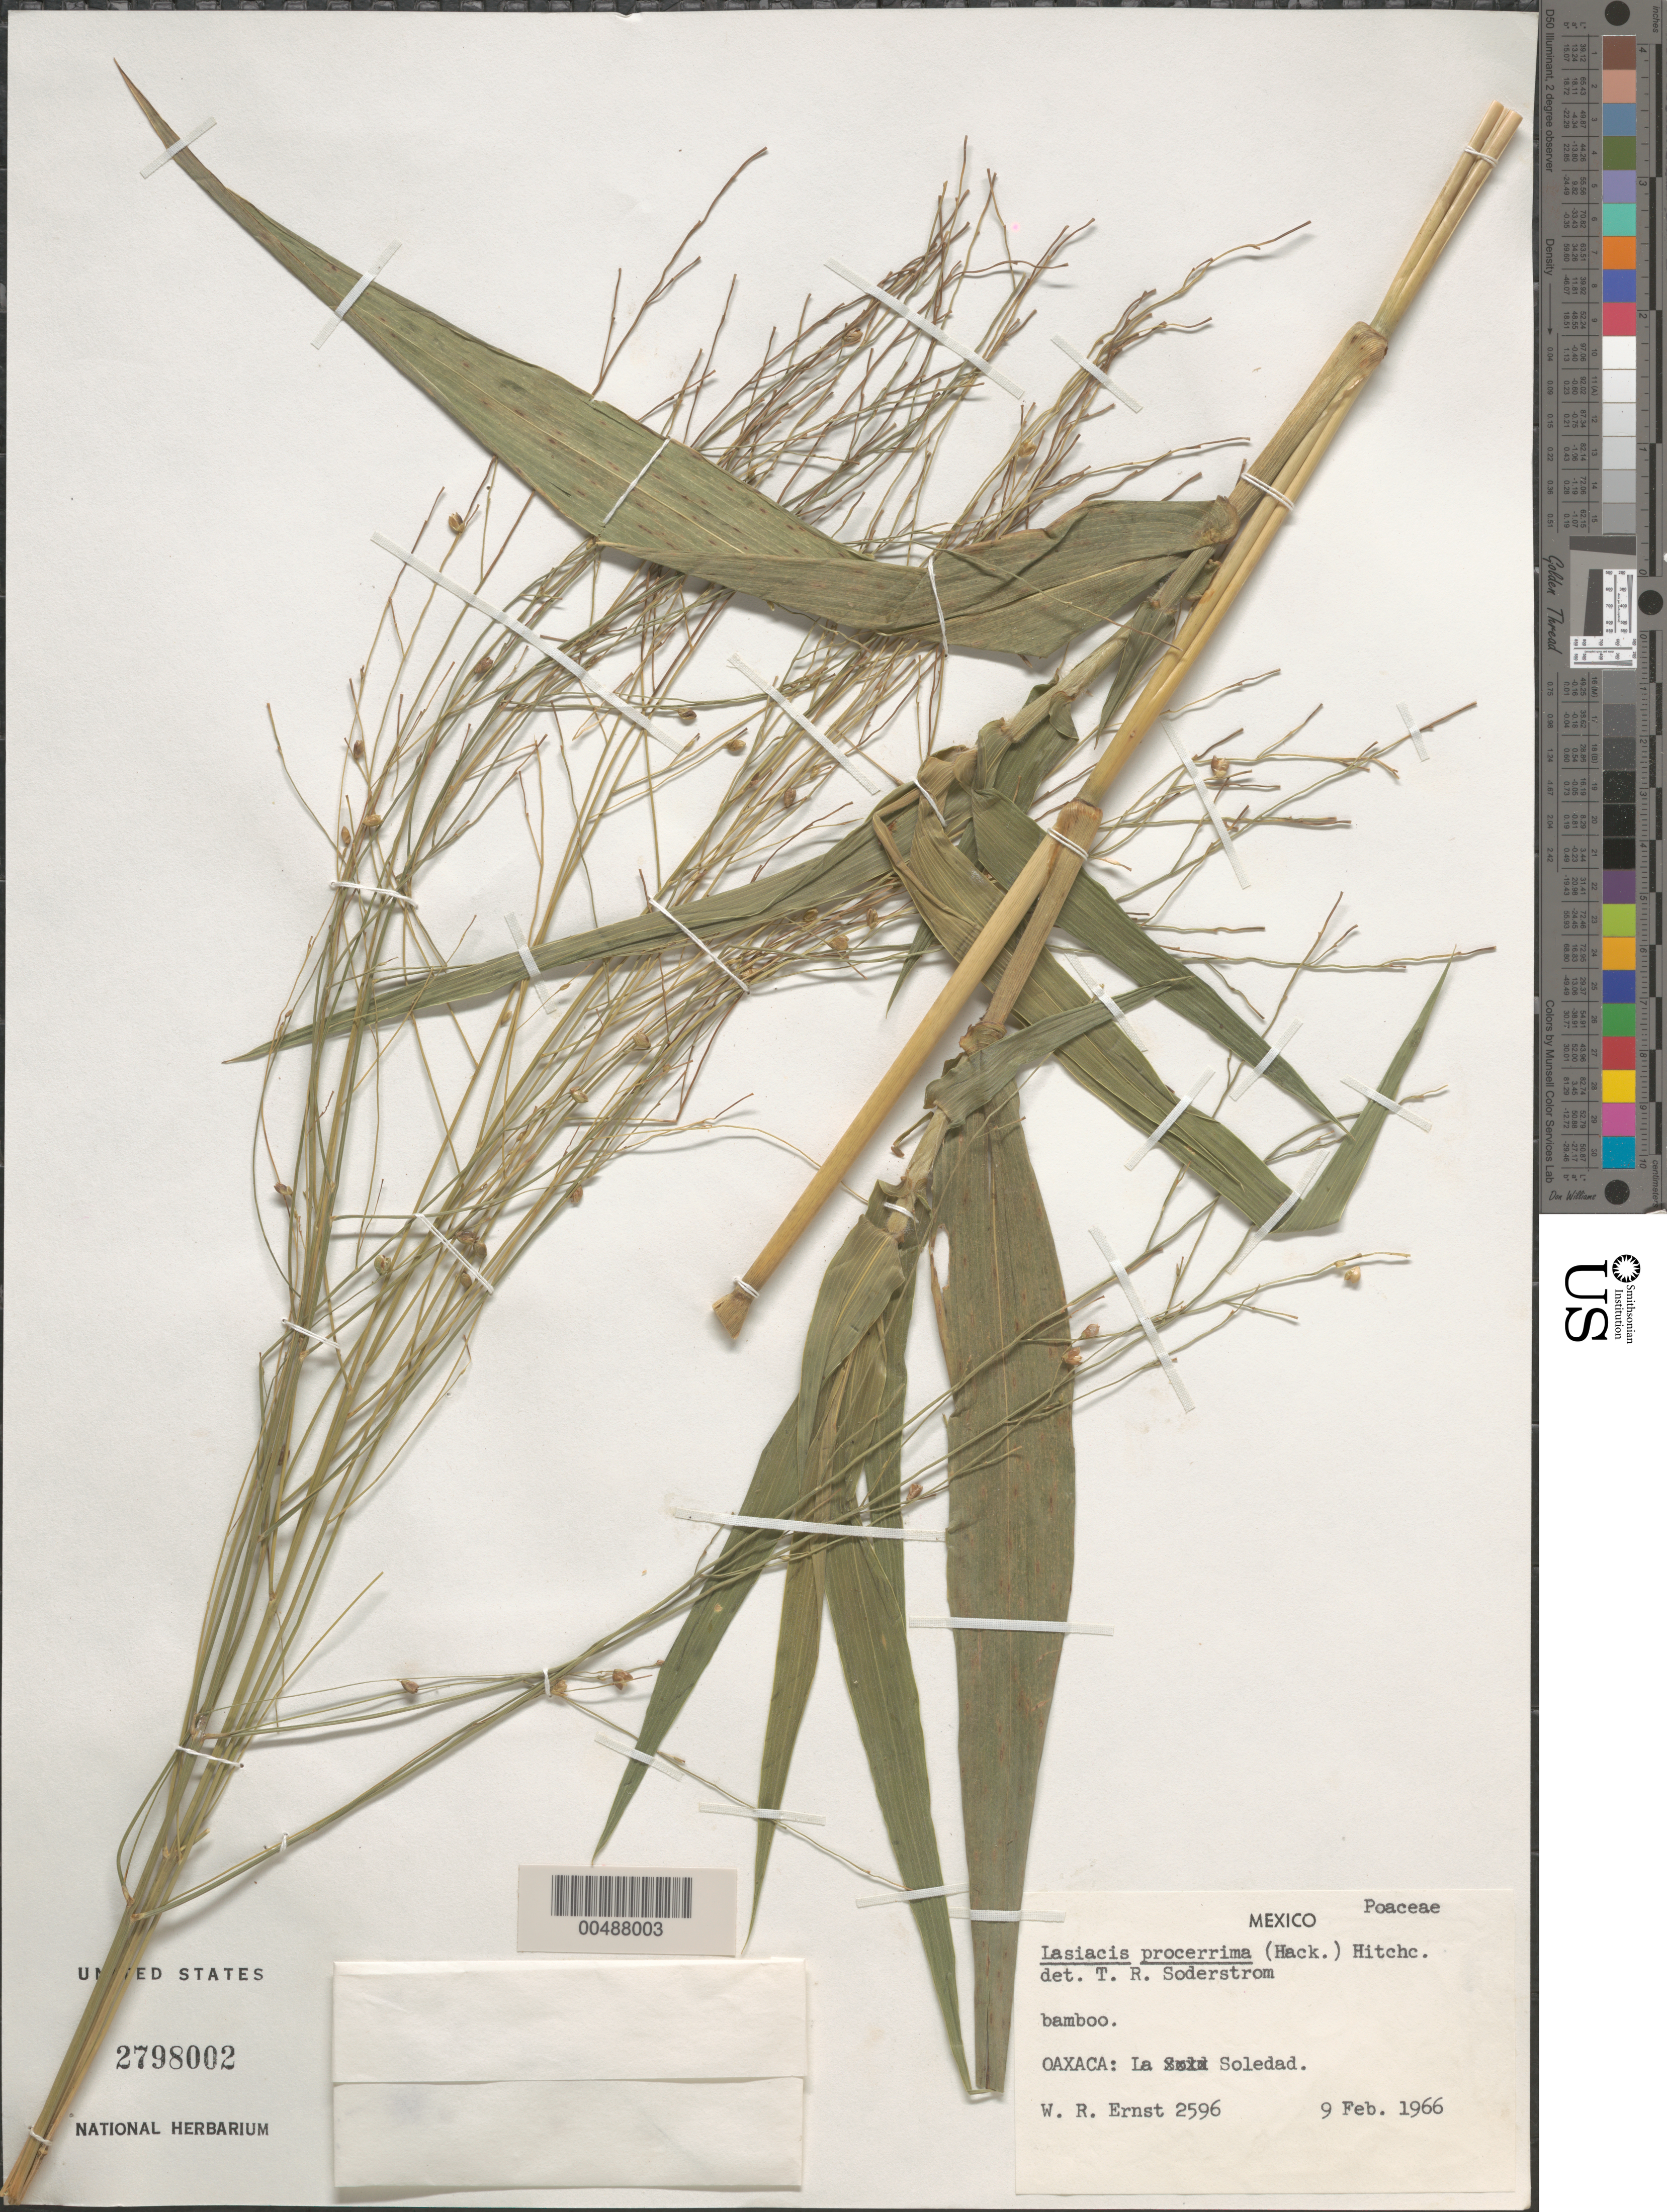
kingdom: Plantae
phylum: Tracheophyta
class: Liliopsida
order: Poales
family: Poaceae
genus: Lasiacis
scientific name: Lasiacis procerrima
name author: (Hack.) Hitchc.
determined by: Soderstrom, T. R.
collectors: W. R. Ernst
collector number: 2596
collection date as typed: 9 Feb 1966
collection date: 1966-02-09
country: Mexico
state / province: Oaxaca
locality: La Soledad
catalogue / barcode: US 2798002